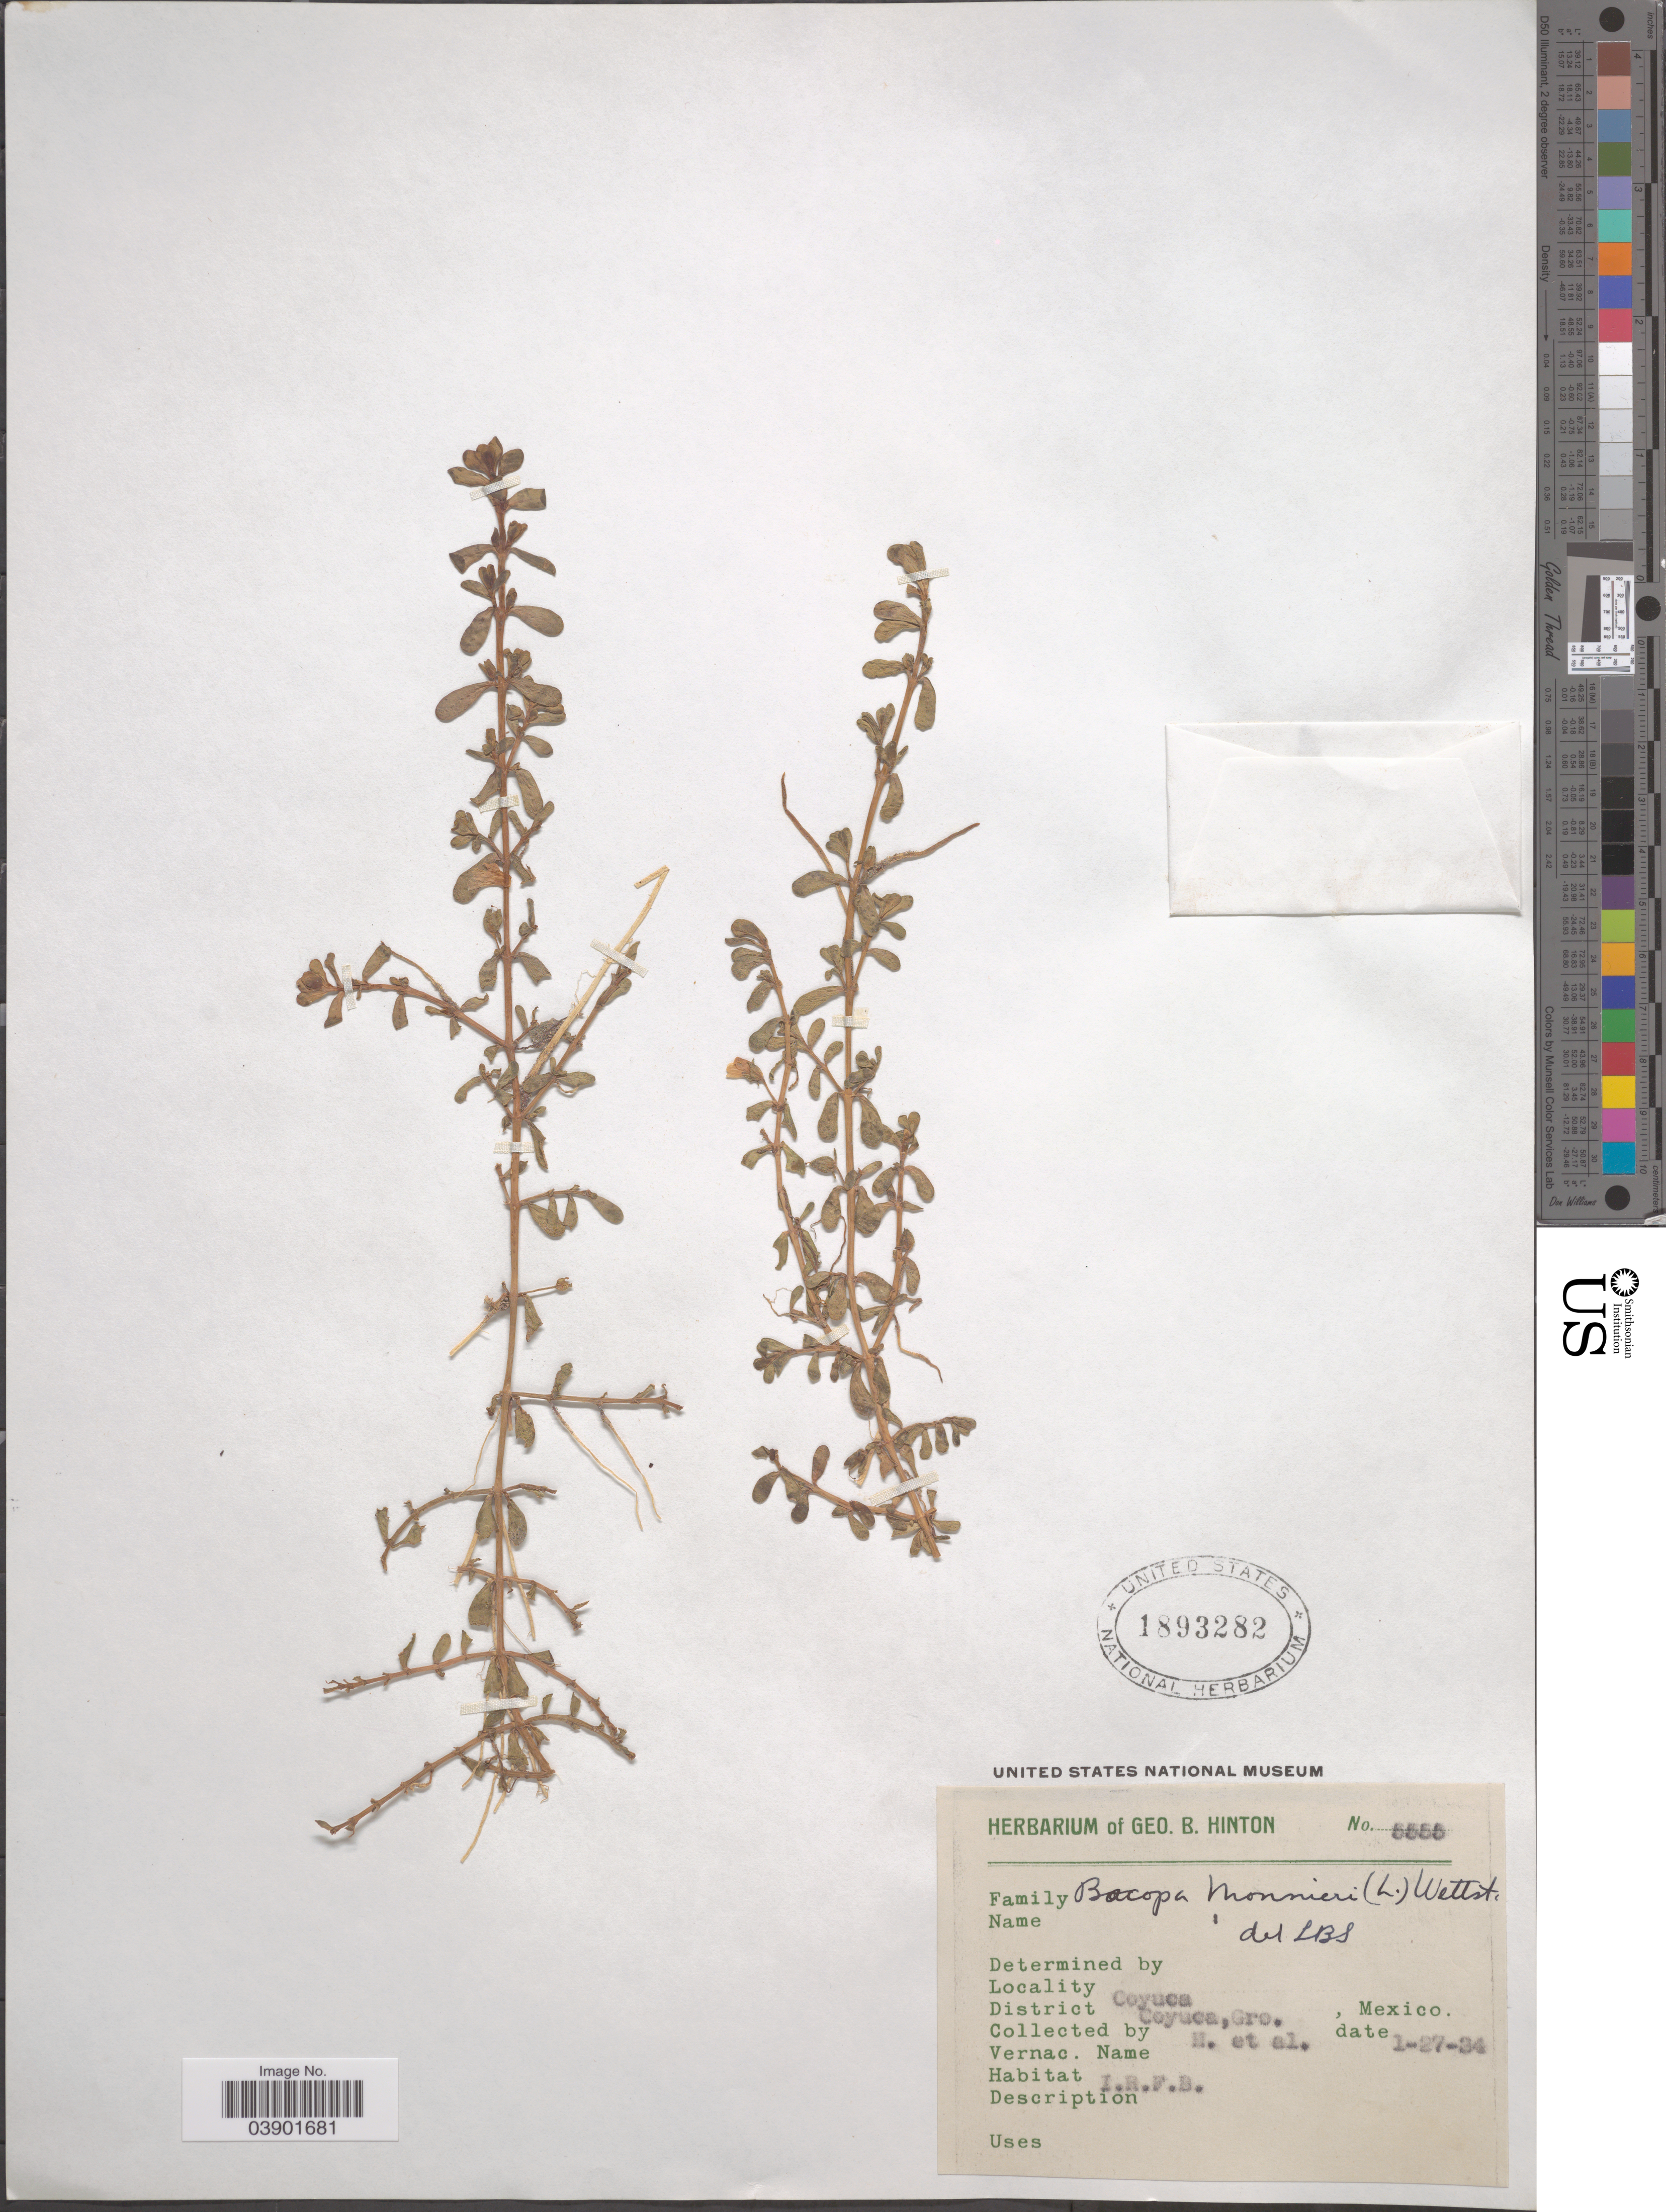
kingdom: Plantae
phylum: Tracheophyta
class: Magnoliopsida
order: Lamiales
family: Plantaginaceae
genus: Bacopa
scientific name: Bacopa monnieri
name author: (L.) Pennell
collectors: G. B. Hinton & et al.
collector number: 5555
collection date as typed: Transcribed d/m/y: 27/1/34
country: Mexico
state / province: Guerrero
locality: Coyuca. District Coyuca.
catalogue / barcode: US 1893282